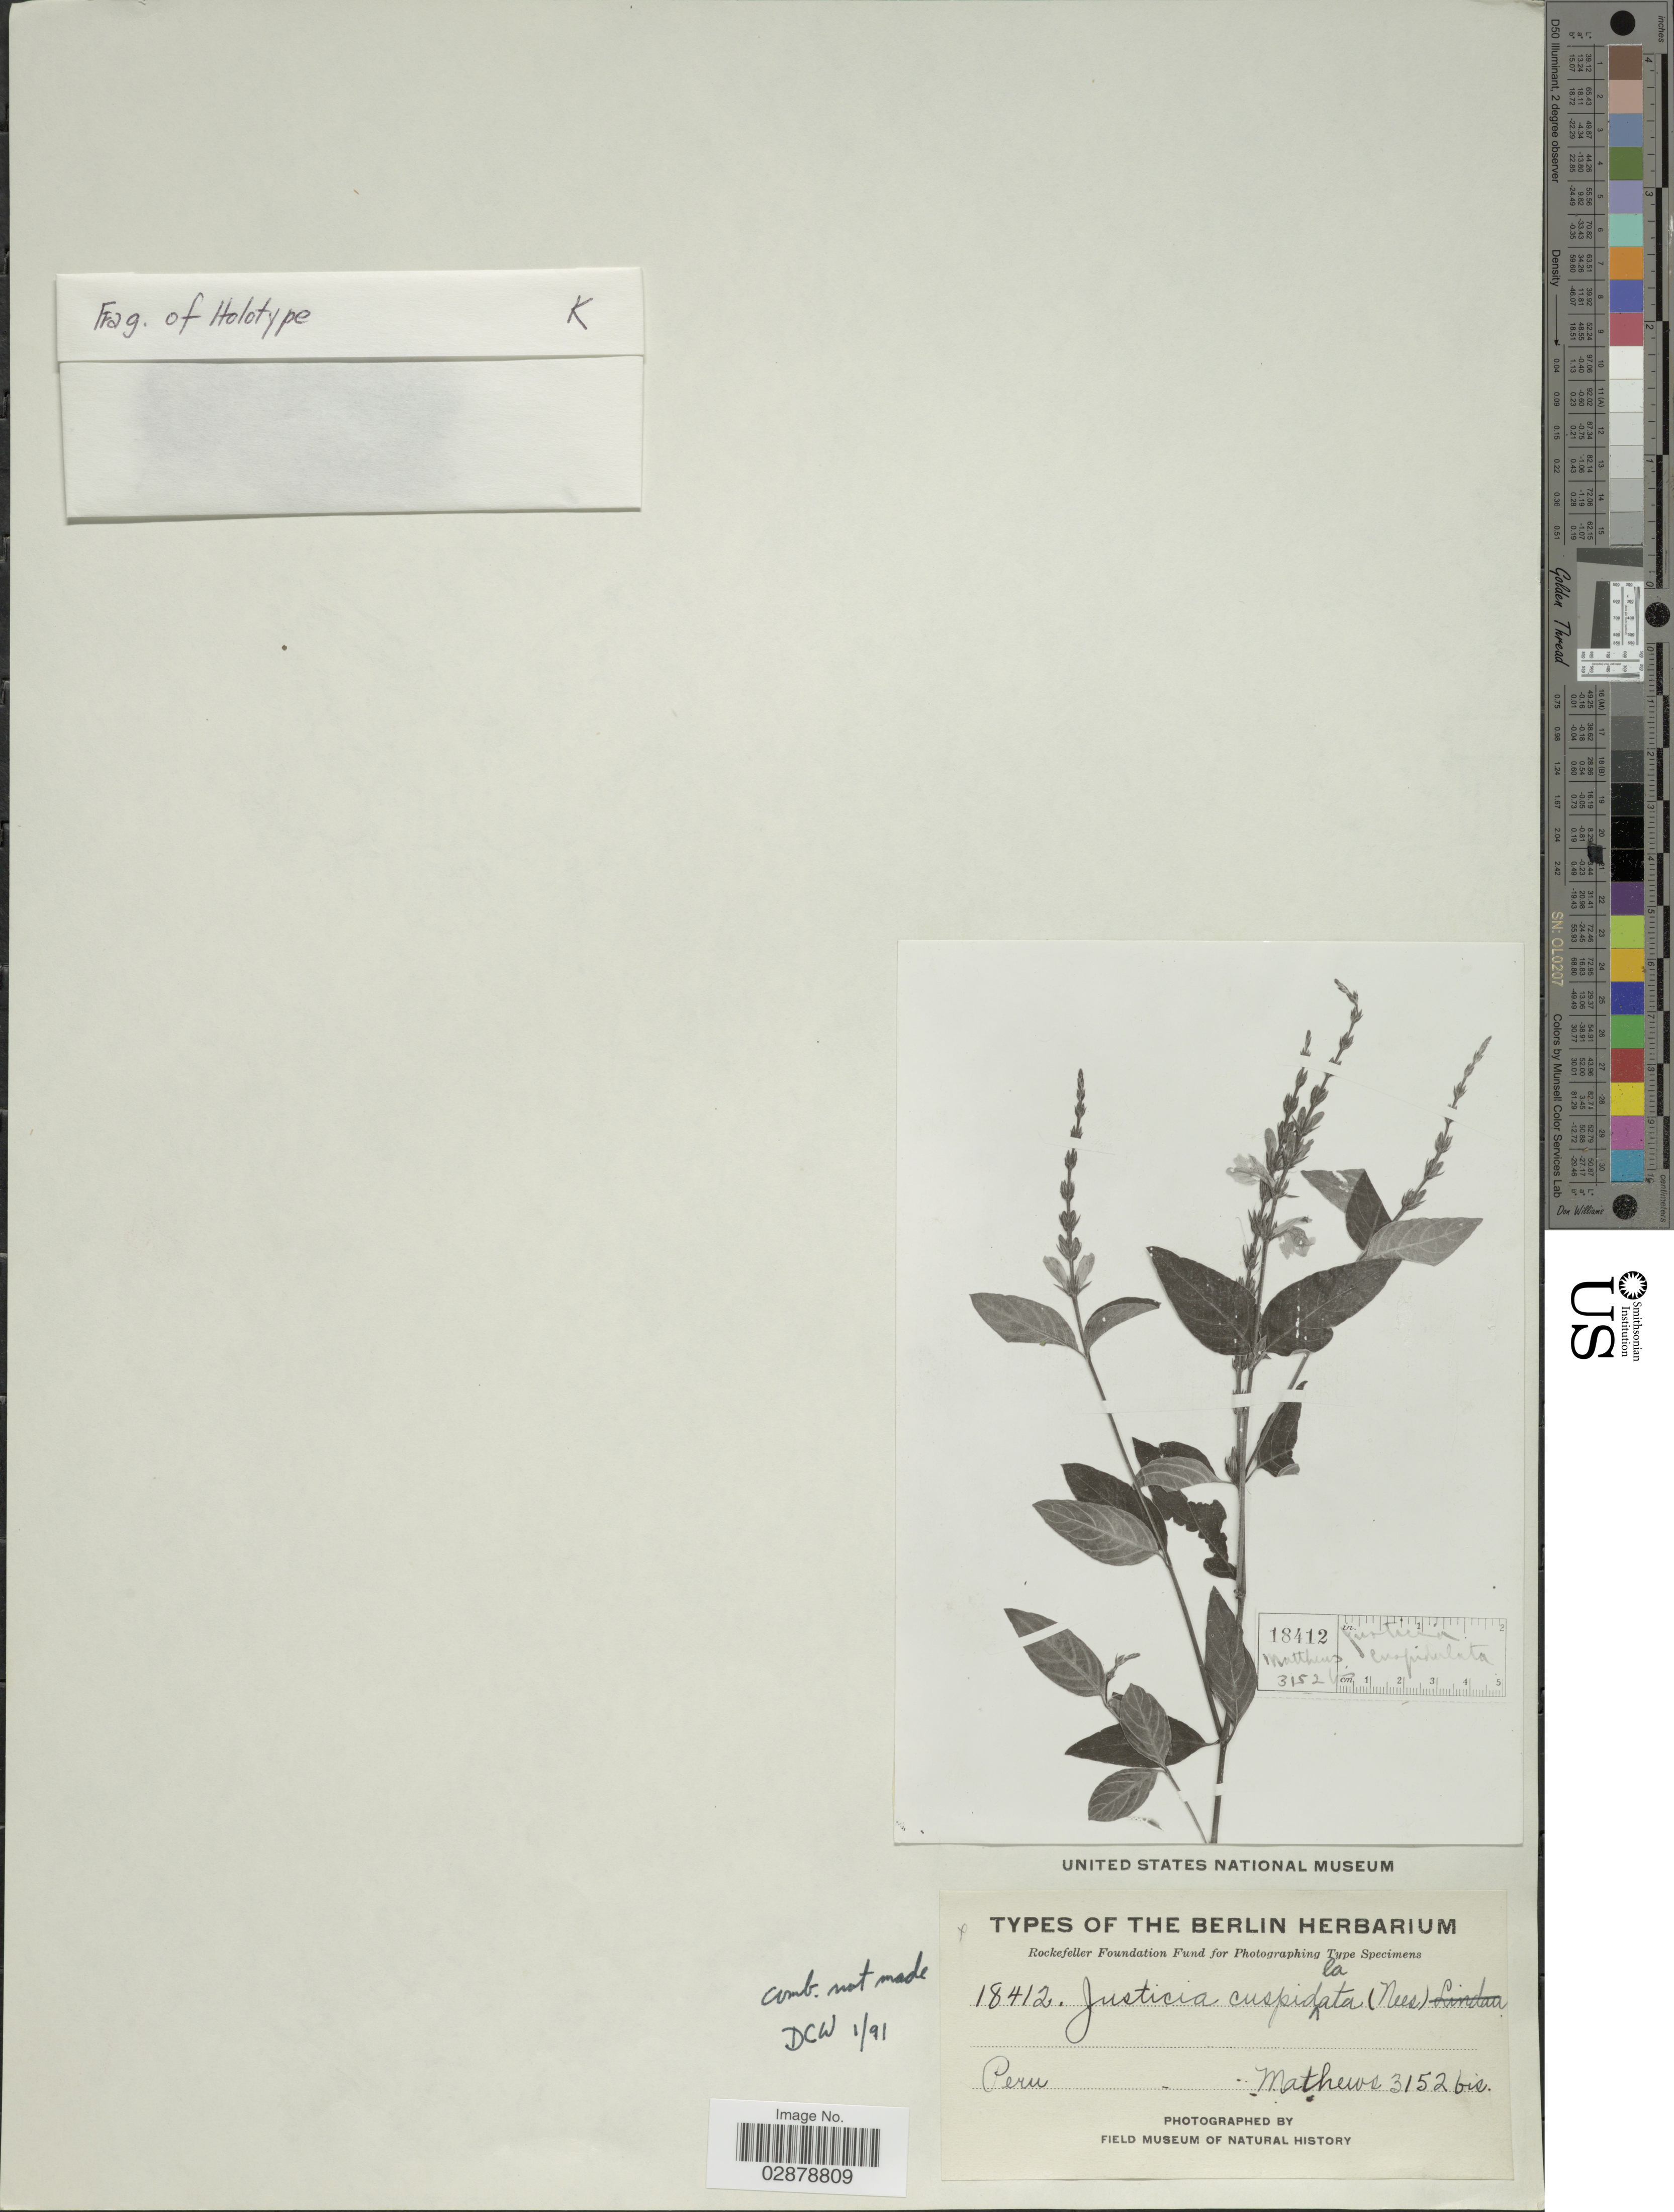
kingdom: Plantae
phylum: Tracheophyta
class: Magnoliopsida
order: Lamiales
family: Acanthaceae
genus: Justicia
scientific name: Justicia cuspidulata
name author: (Nees) Wassh.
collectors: -- Mathews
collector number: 3152bis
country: Peru